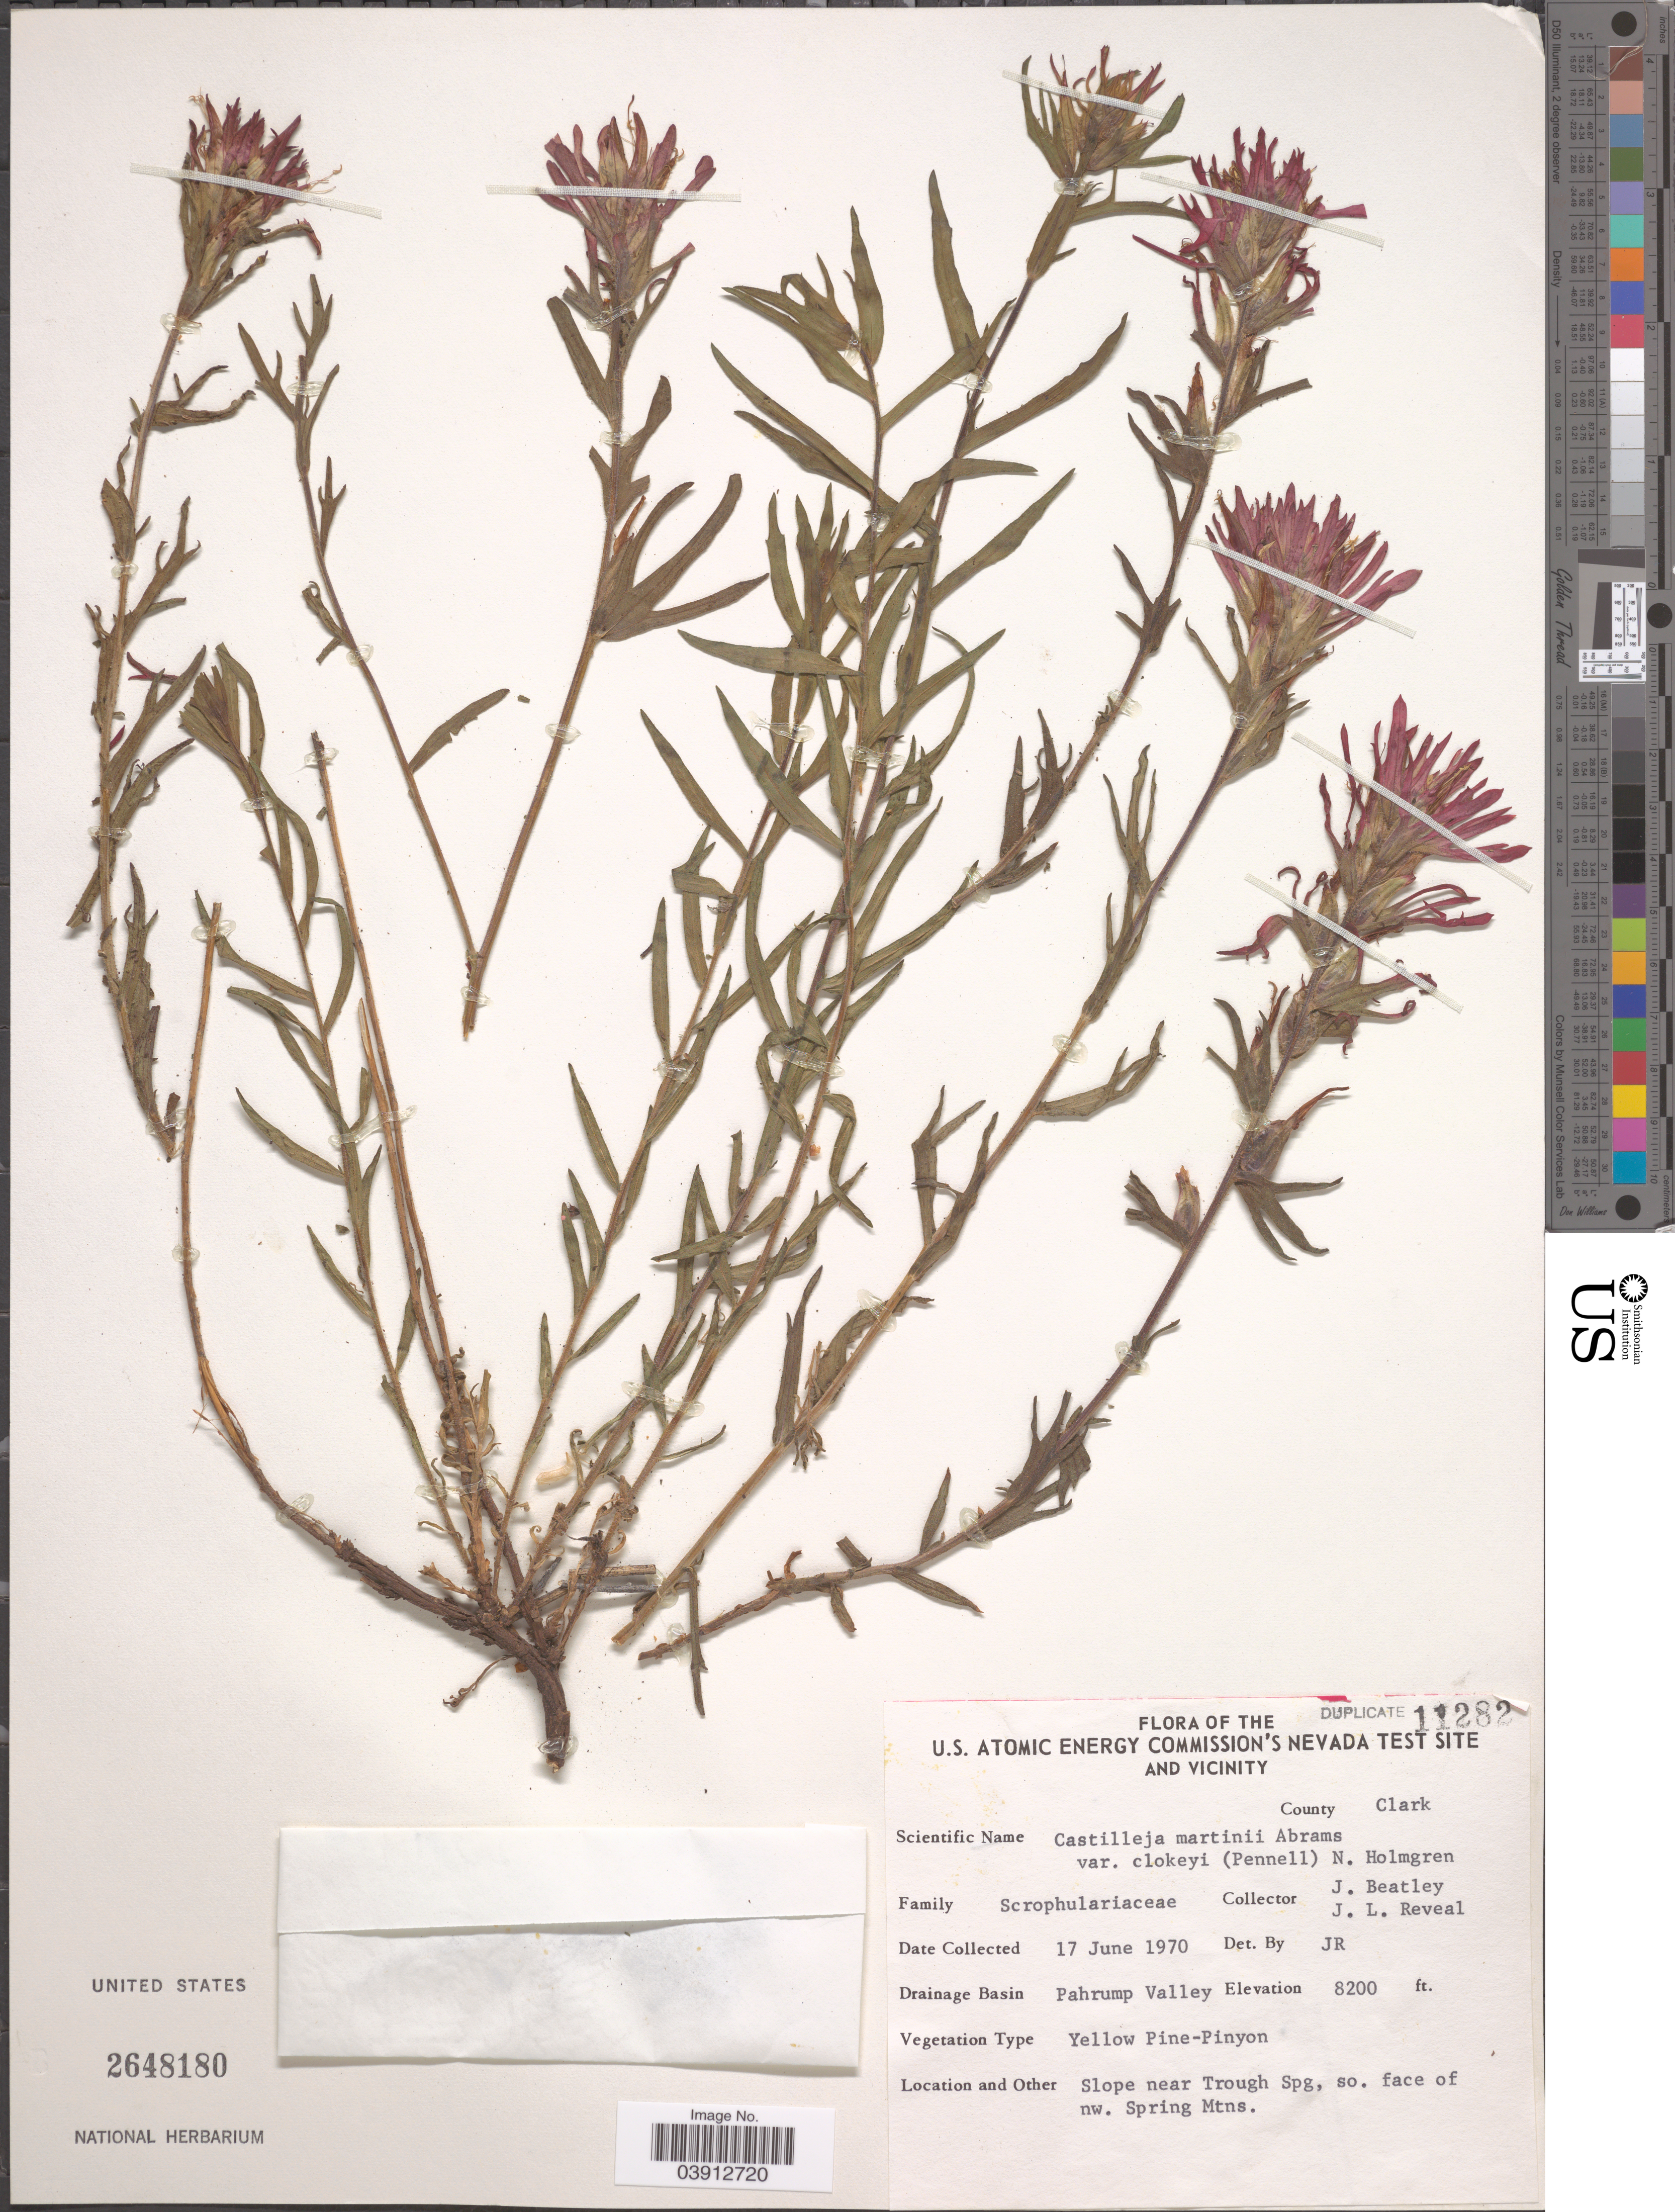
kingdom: Plantae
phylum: Tracheophyta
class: Magnoliopsida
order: Lamiales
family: Orobanchaceae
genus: Castilleja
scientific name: Castilleja martinii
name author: Abrams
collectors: N. H. Holmgren, J. C. Beatley & J. L. Reveal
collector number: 11282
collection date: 1970-06-17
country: United States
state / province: Nevada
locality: U.S. Atomic Energy Commission's Nevada Test Site and vicinity. County Clark. Drainage Basin Pahrump Valley. Slope near Trough Spg, so. face of nw. Spring Mtns.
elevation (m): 2499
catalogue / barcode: US 2648180